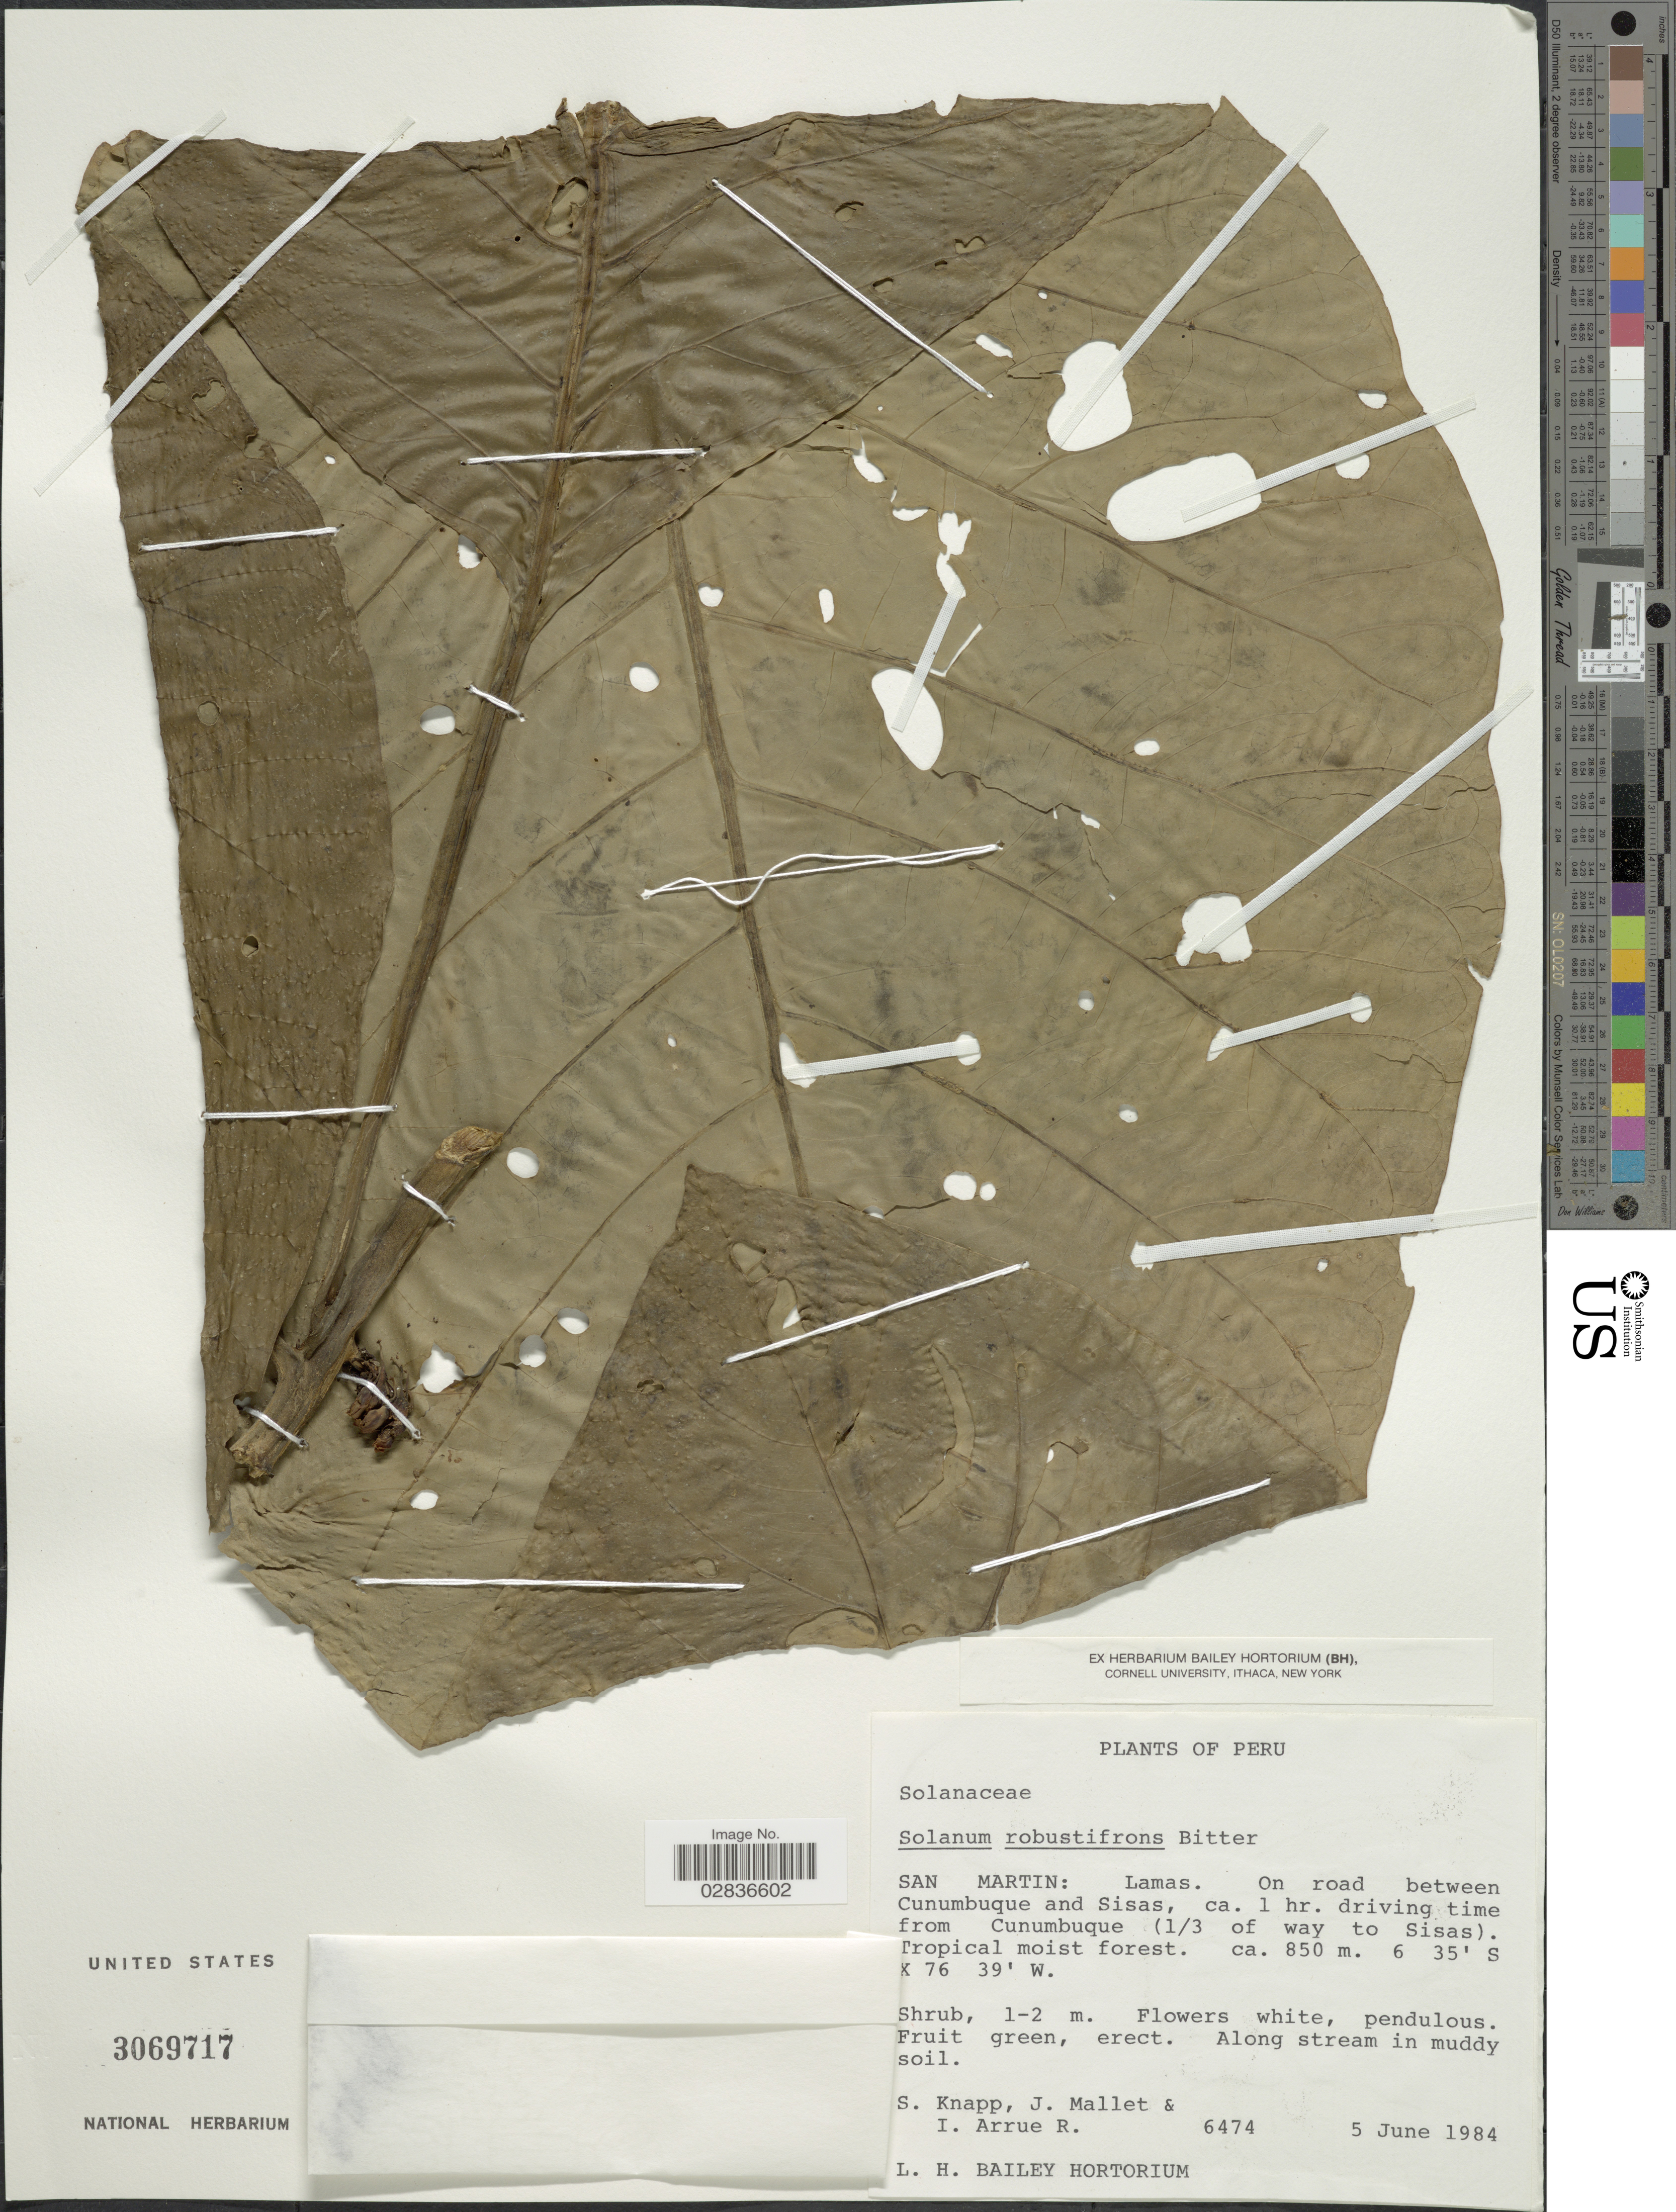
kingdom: Plantae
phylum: Tracheophyta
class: Magnoliopsida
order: Solanales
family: Solanaceae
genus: Solanum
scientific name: Solanum robustifrons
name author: Bitter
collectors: S. Knapp, J. Mallet & I. Arrue R.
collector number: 6474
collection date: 1984-06-05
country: Peru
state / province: San Martín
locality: San Martin: Lamas. On road between Cunumbuque and Sisas, ca. 1 hr. driving time from Cunumbuque (1/3 of way to Sisas).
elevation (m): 850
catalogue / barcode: US 3069717